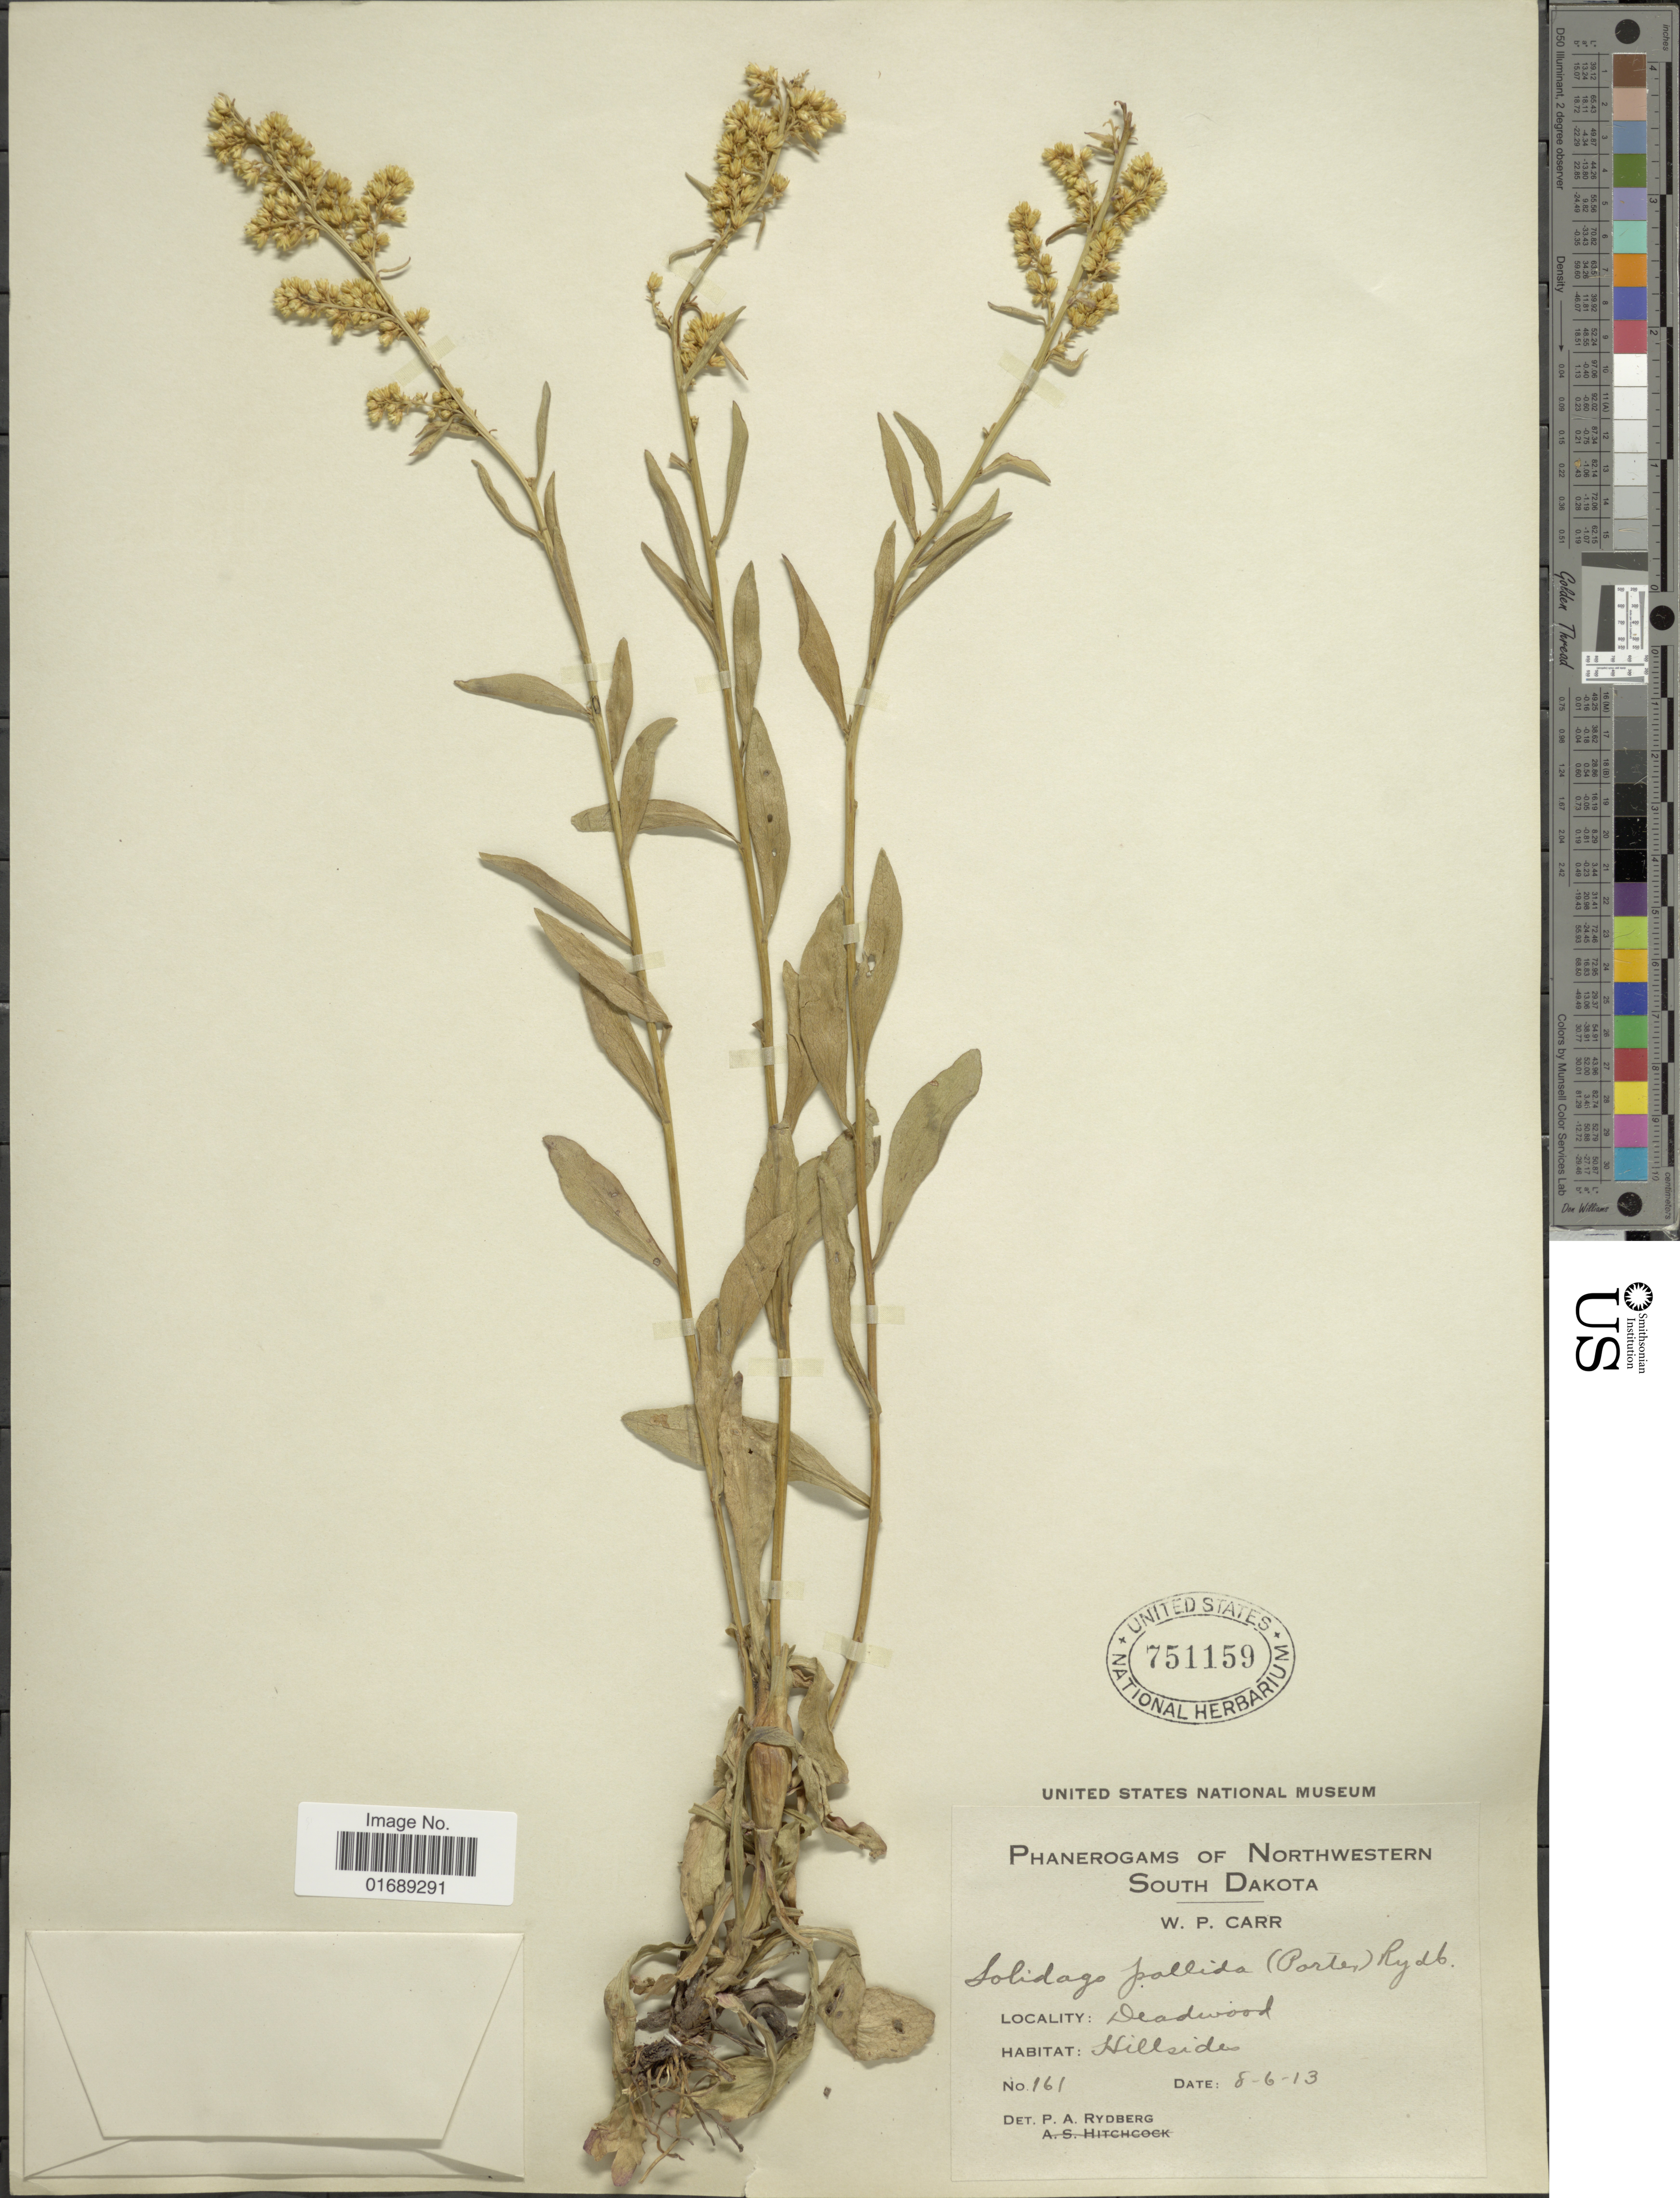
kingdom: Plantae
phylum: Tracheophyta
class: Magnoliopsida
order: Asterales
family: Asteraceae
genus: Solidago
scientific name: Solidago pallida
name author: (Porter) Rydb.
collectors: W. Carr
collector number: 161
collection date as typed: Transcribed d/m/y: 8/6/13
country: United States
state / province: South Dakota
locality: Phanerogams of Northwestern, Deadwood, Hillside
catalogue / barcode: US 751159